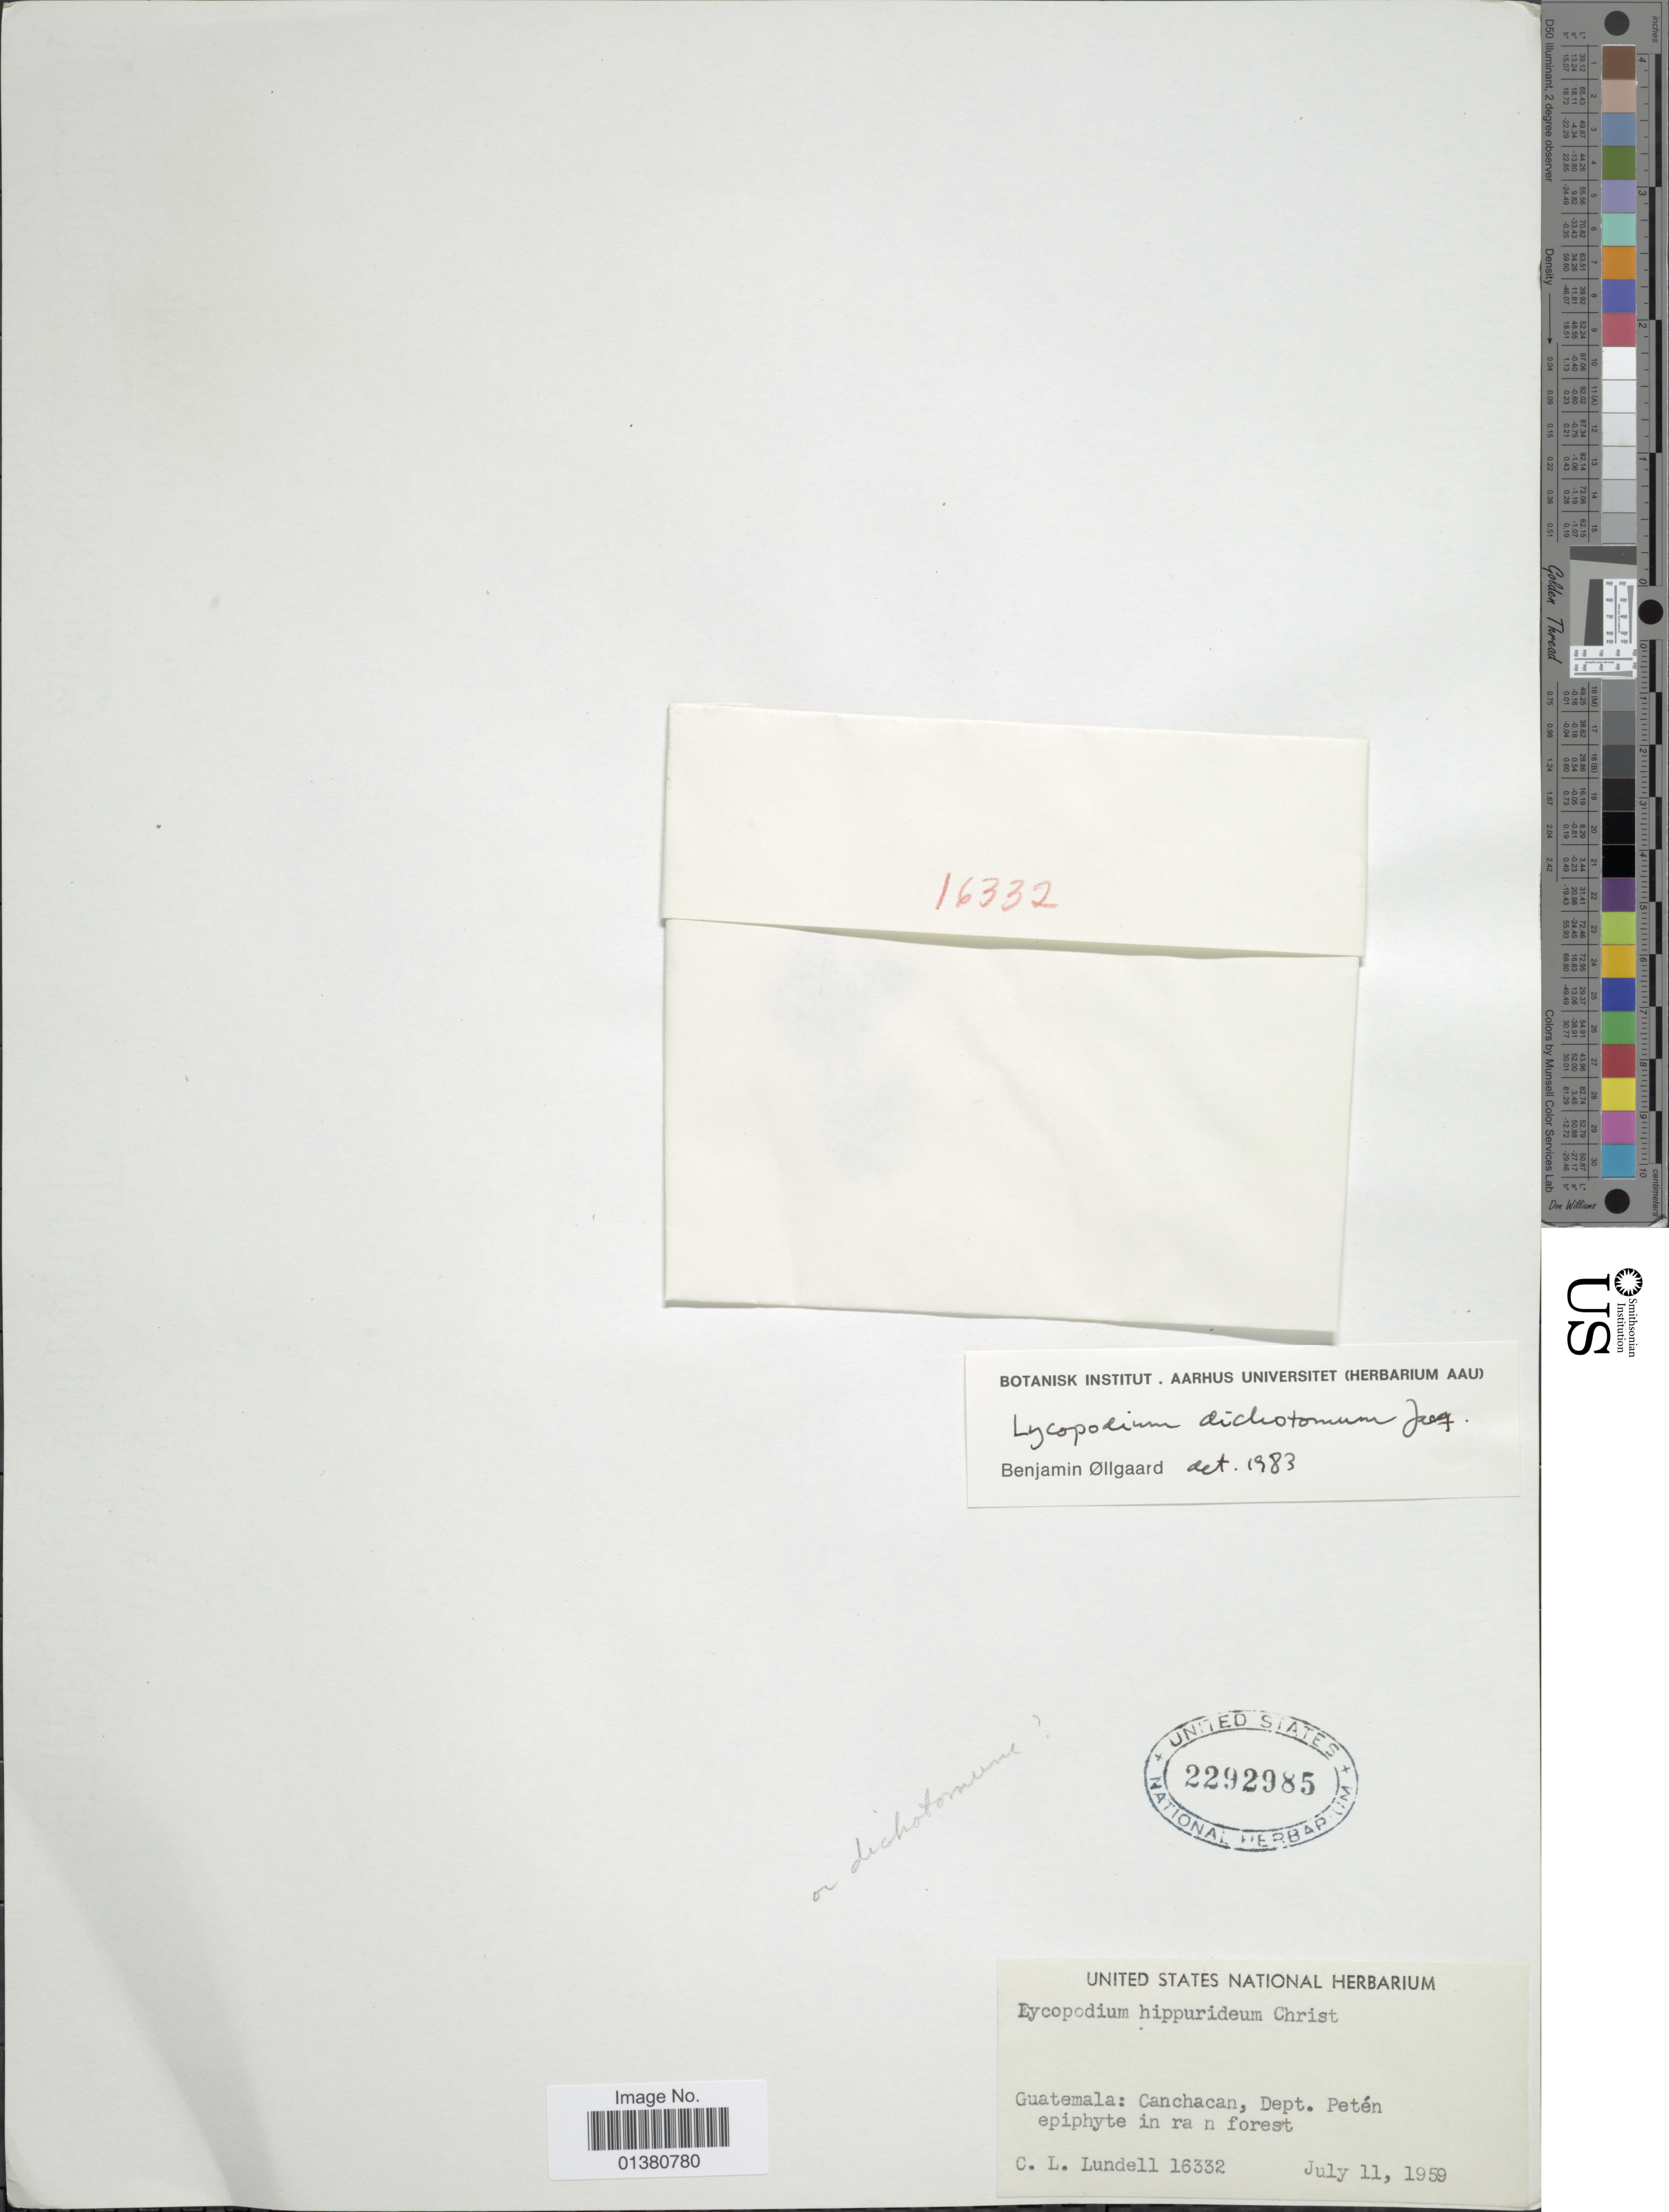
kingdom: Plantae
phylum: Tracheophyta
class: Lycopodiopsida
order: Lycopodiales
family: Lycopodiaceae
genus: Phlegmariurus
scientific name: Phlegmariurus dichotomus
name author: (Jacq.) W.H. Wagner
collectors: C. L. Lundell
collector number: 16332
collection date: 1959-07-11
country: Guatemala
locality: Canchacan, Dept. Petén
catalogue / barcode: US 2292985